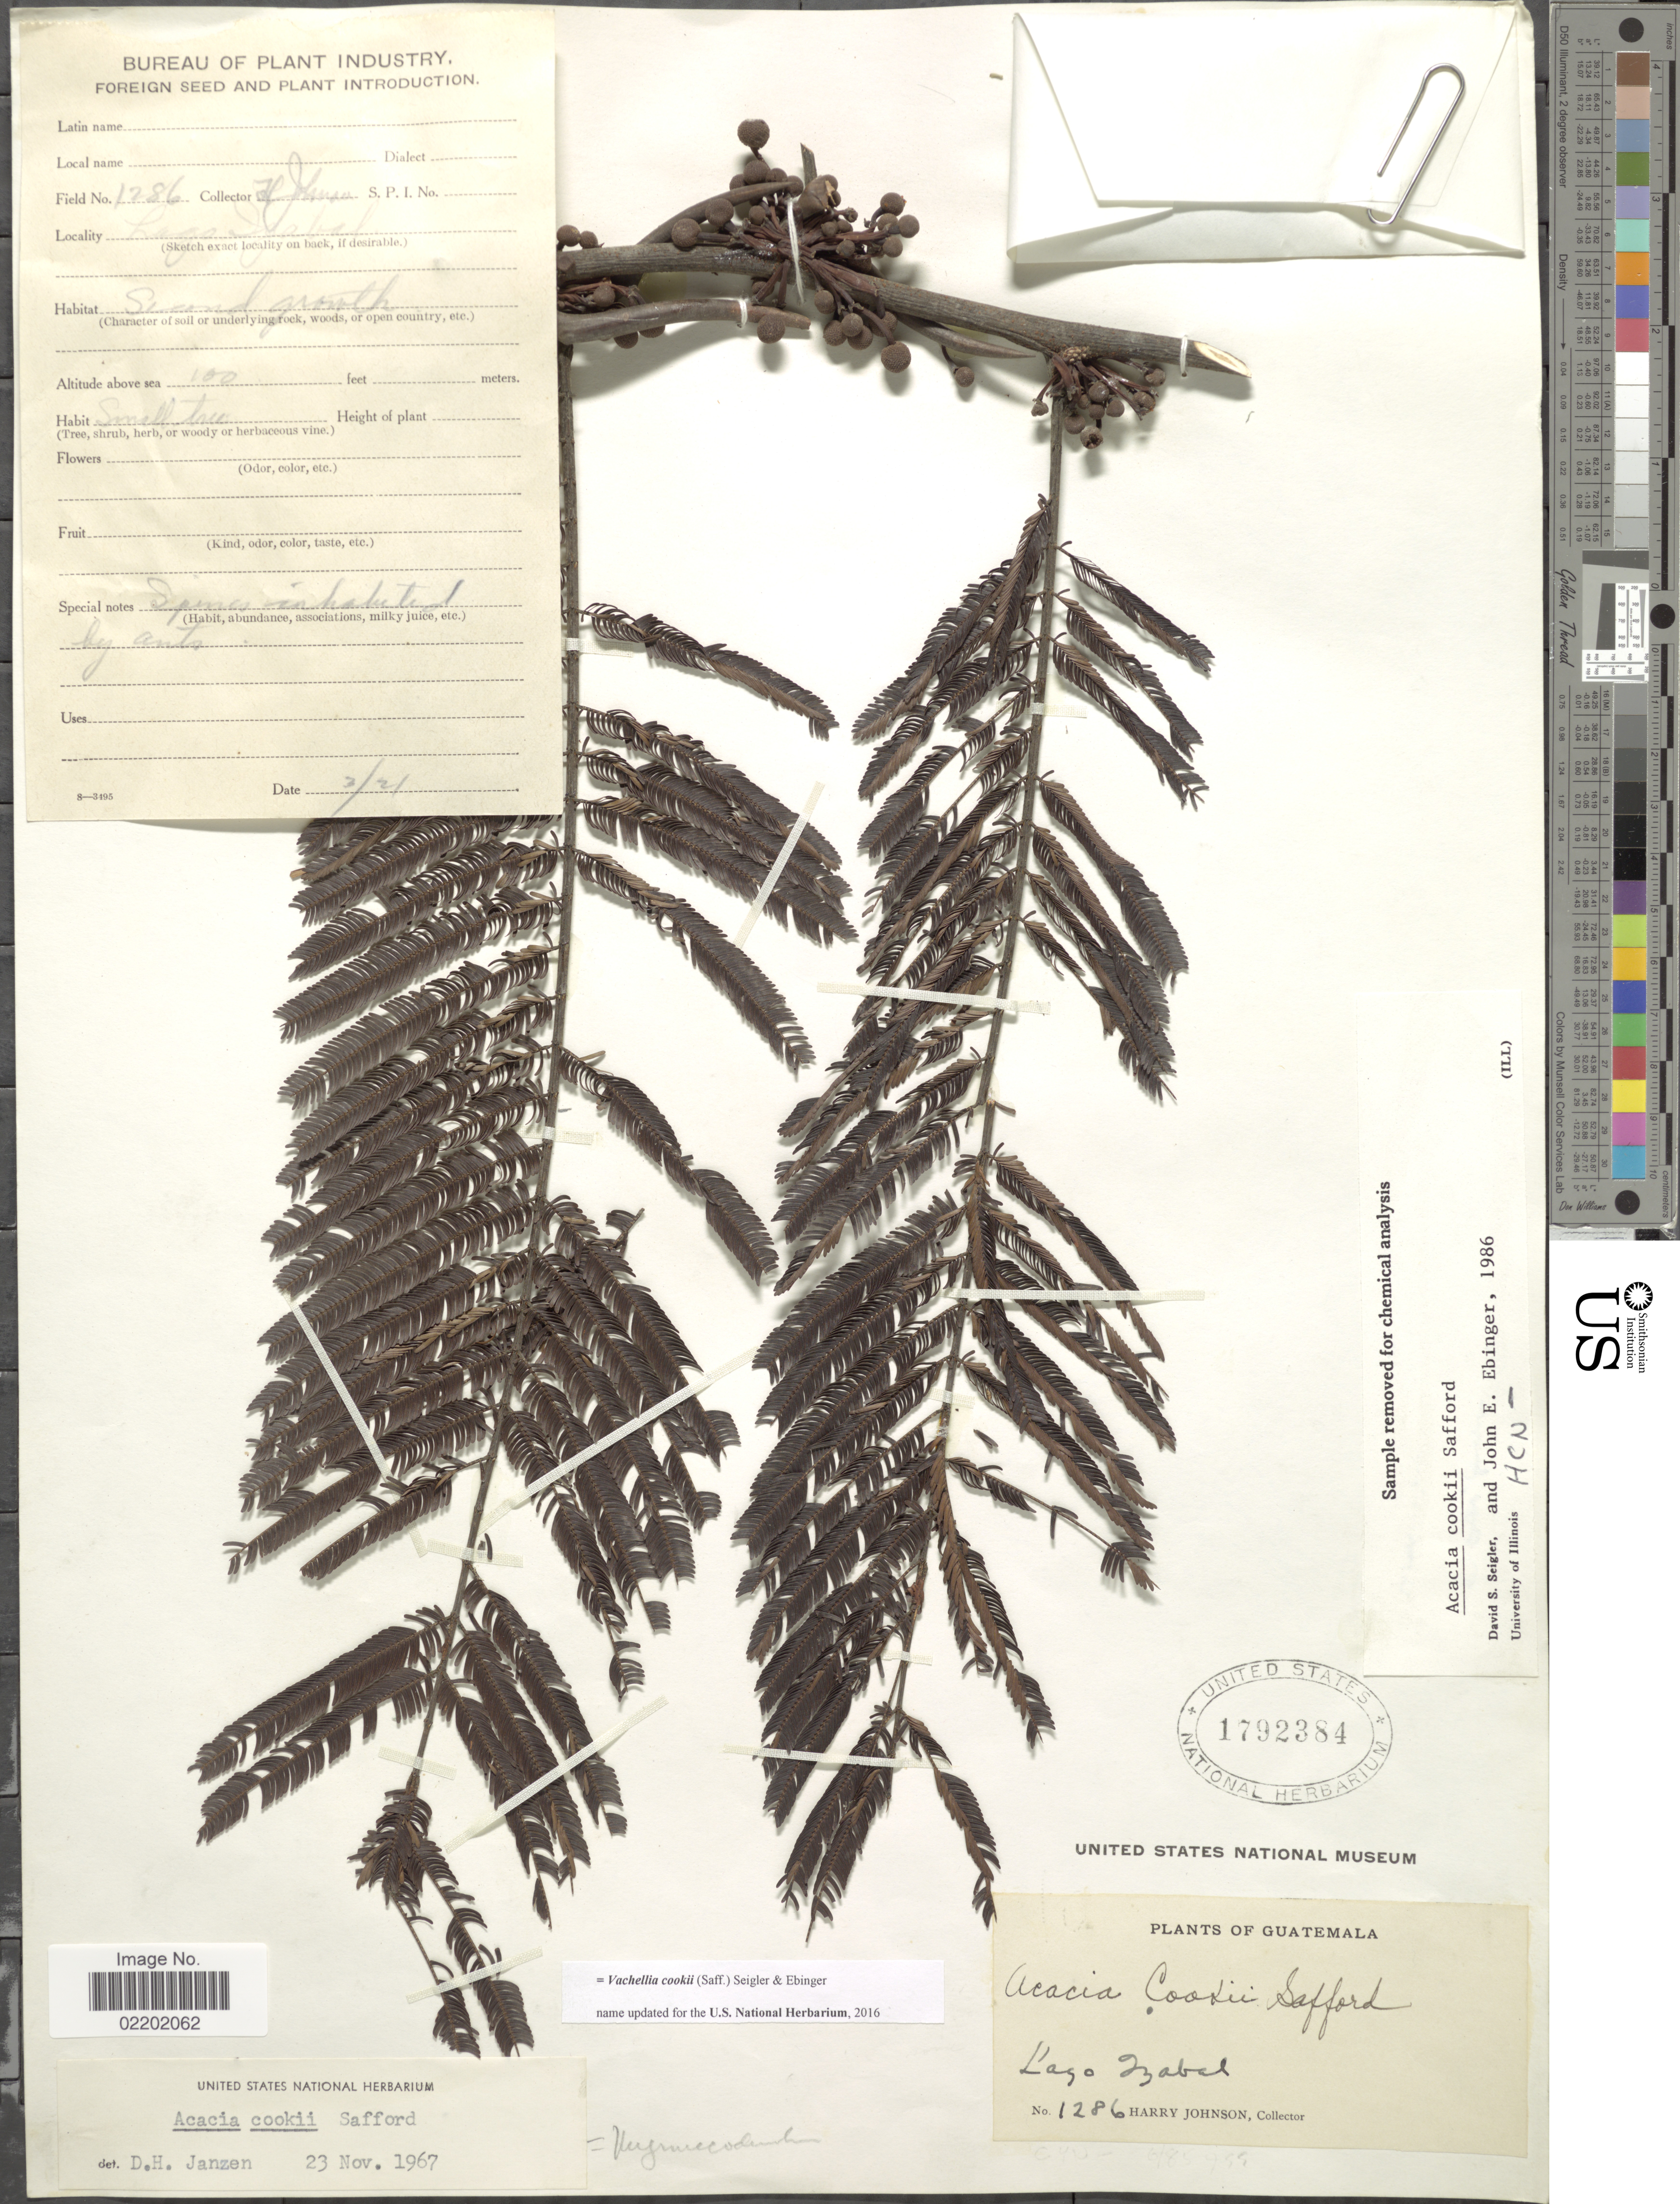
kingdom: Plantae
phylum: Tracheophyta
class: Magnoliopsida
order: Fabales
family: Fabaceae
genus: Vachellia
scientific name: Vachellia cookii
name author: (Saff.) Seigler & Ebinger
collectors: H. Johnson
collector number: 1286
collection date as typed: Transcribed d/m/y: /3/21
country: Guatemala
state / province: Izabal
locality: Lago Izabal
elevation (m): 30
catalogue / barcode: US 1792384